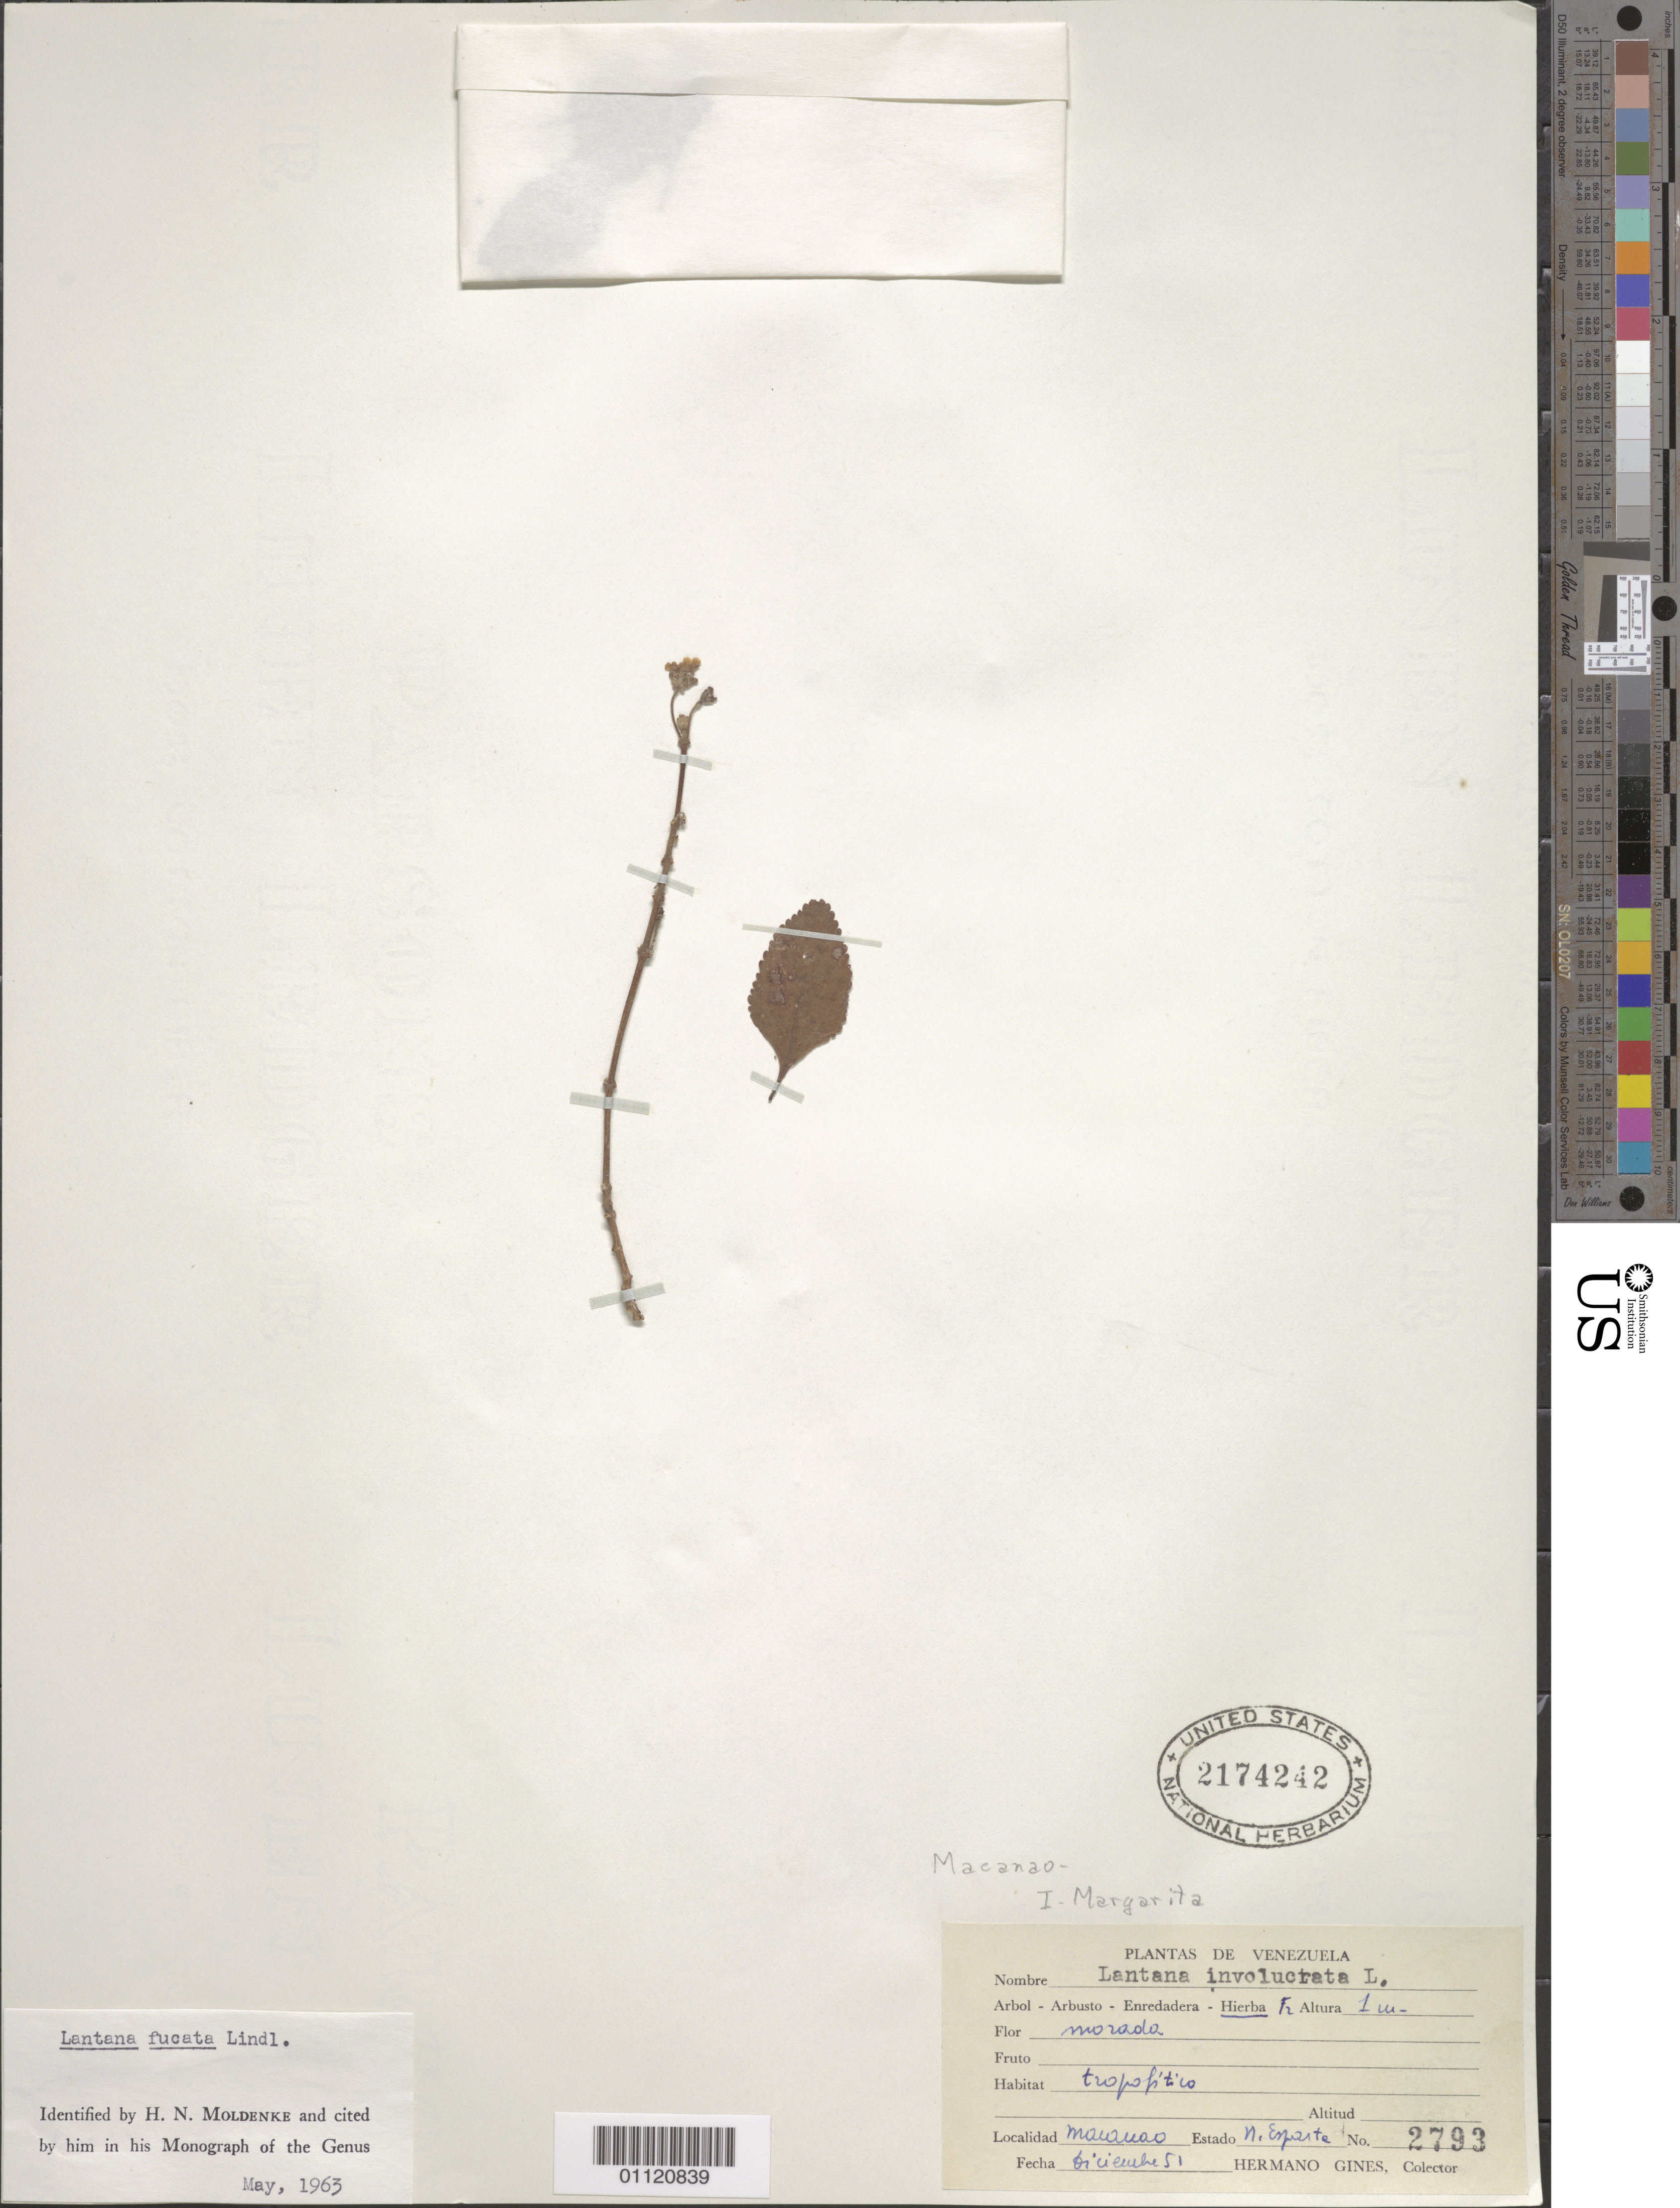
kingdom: Plantae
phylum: Tracheophyta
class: Magnoliopsida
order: Lamiales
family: Verbenaceae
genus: Lantana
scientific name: Lantana fucata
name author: Lindl.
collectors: Bro. Gines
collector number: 2793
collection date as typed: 01 Dec 1951 to 31 Dec 1951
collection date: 1951-12-01/1951-12-31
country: Venezuela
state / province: Nueva Esparta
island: Margarita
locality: Macanao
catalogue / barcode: US 2174242